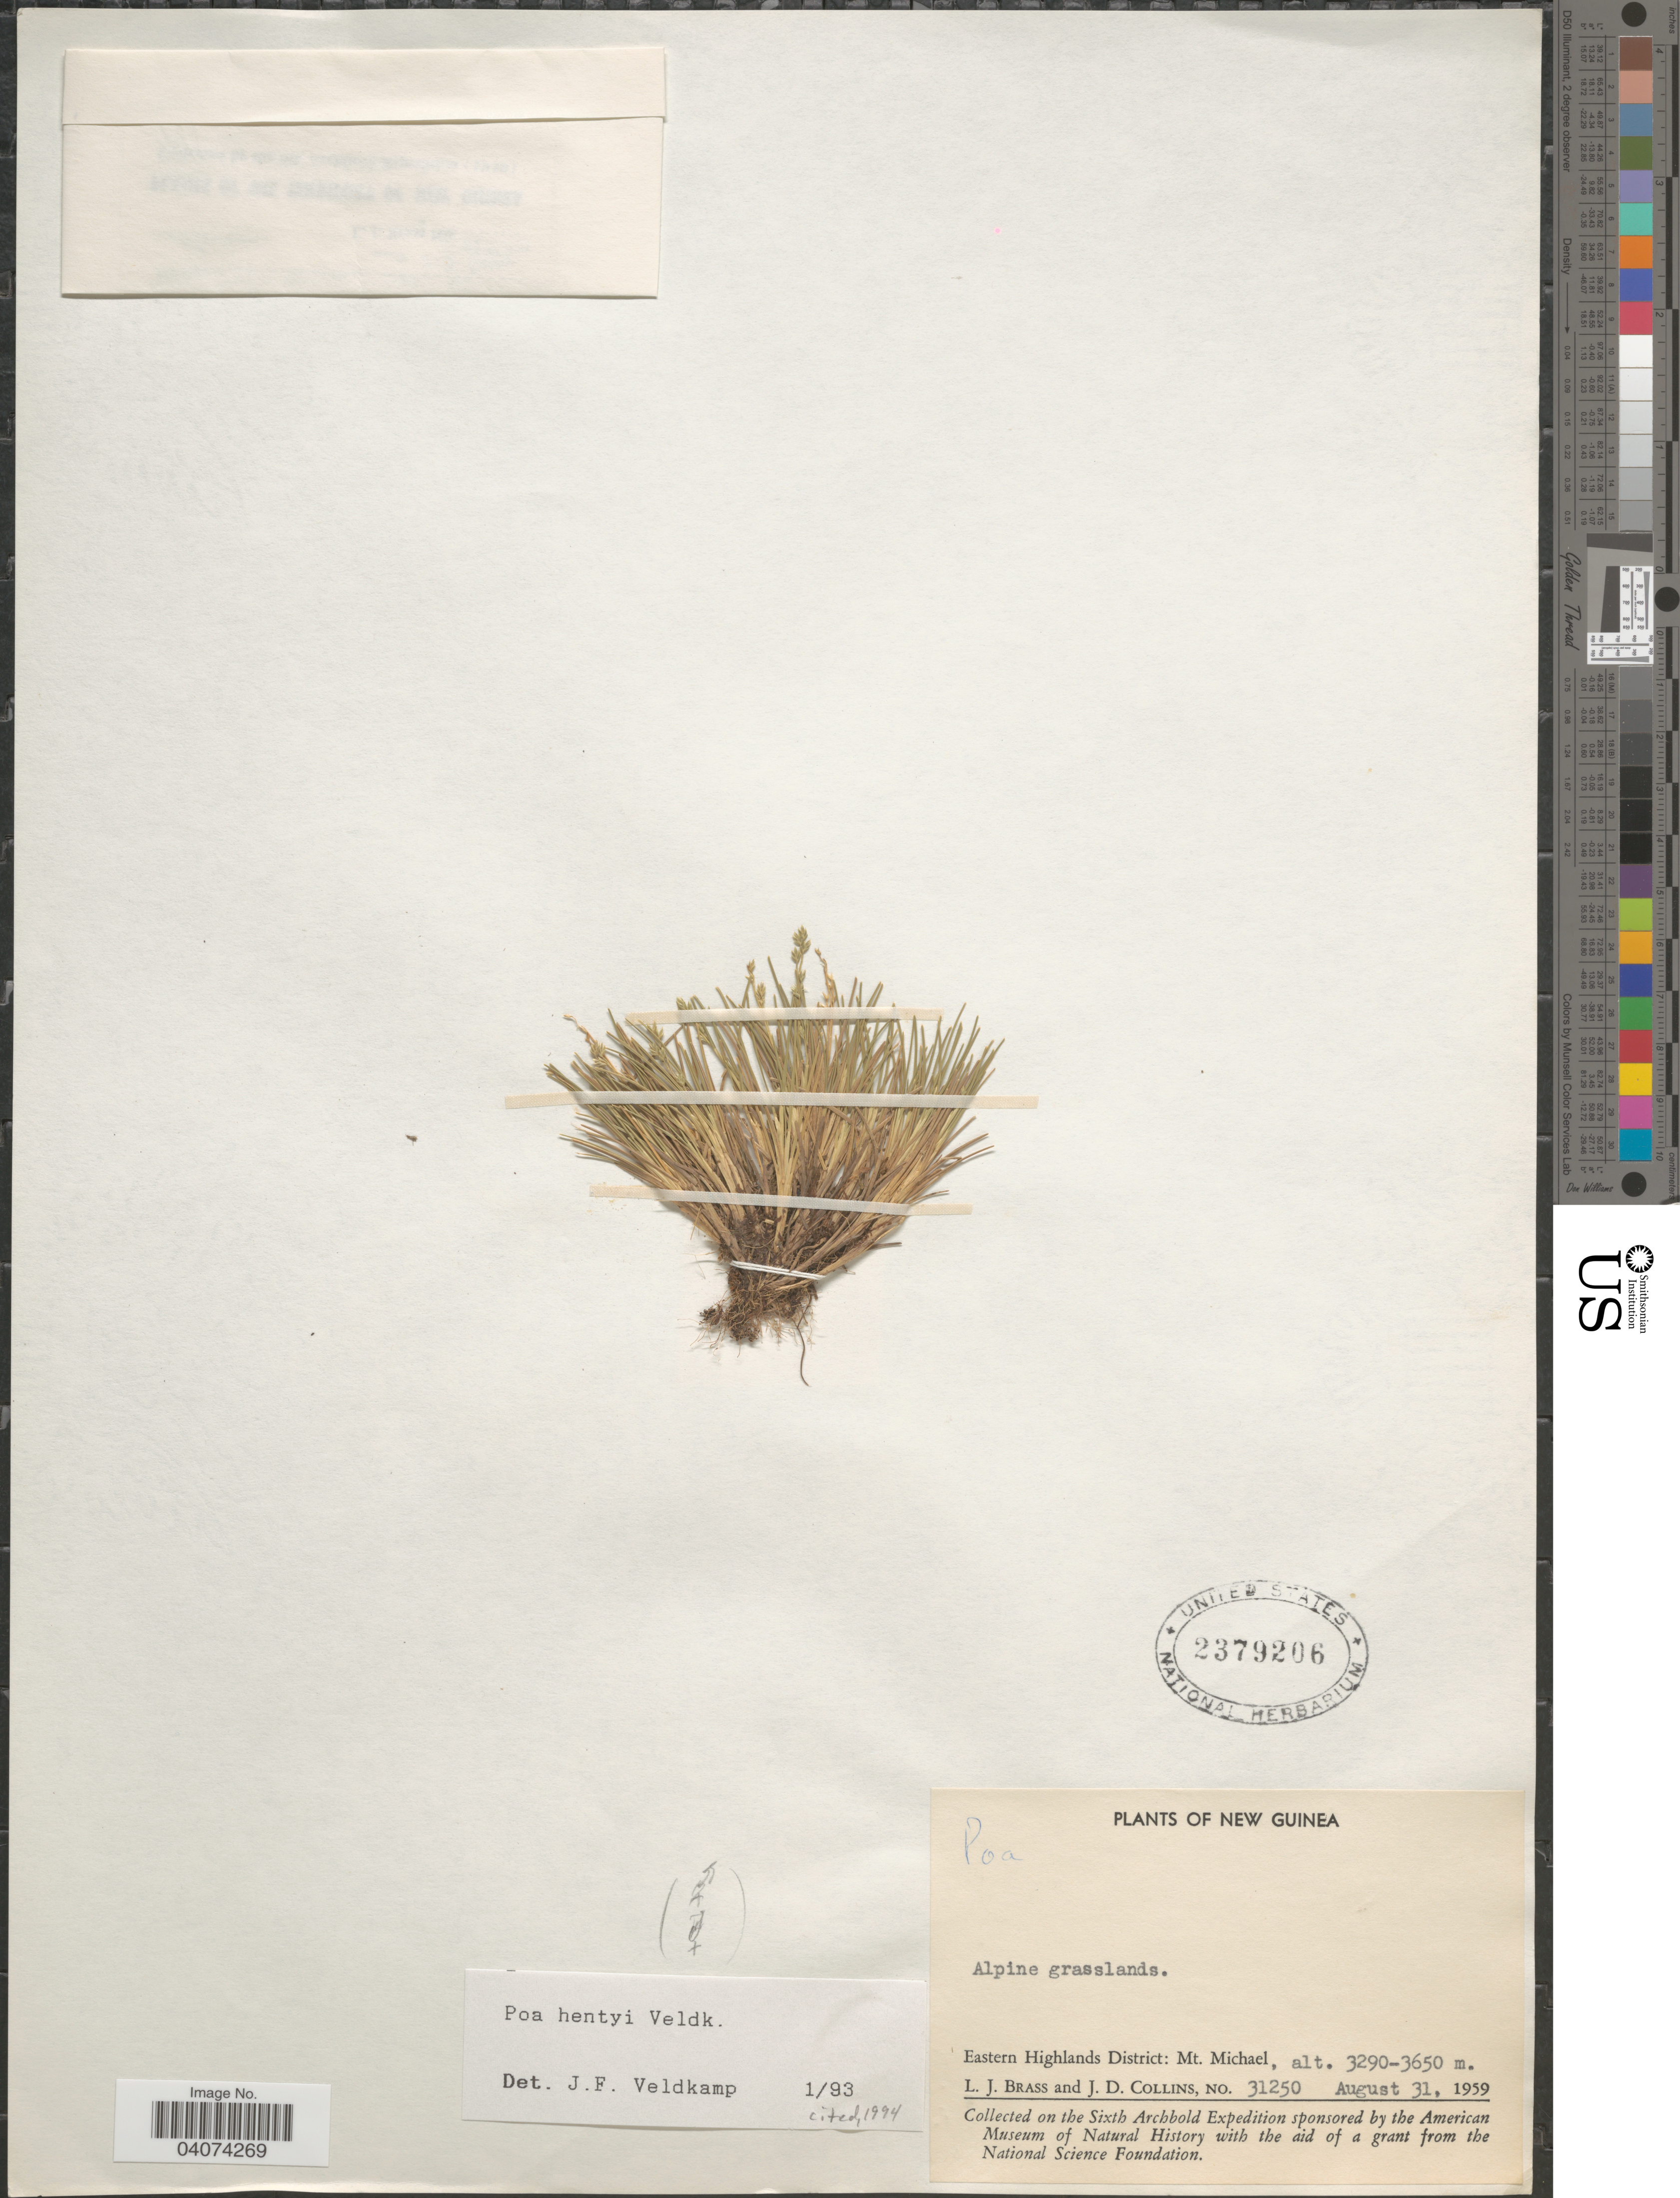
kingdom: Plantae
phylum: Tracheophyta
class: Liliopsida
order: Poales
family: Poaceae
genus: Poa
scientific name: Poa hentyi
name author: Veldkamp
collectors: L. J. Brass & J. Collins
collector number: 31250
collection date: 1959-08-31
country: Papua New Guinea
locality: New Guinea. Eastern Highlands District: Mt. Michael. Collected on the Sixth Archbold Expedition.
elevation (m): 3290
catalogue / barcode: US 2379206